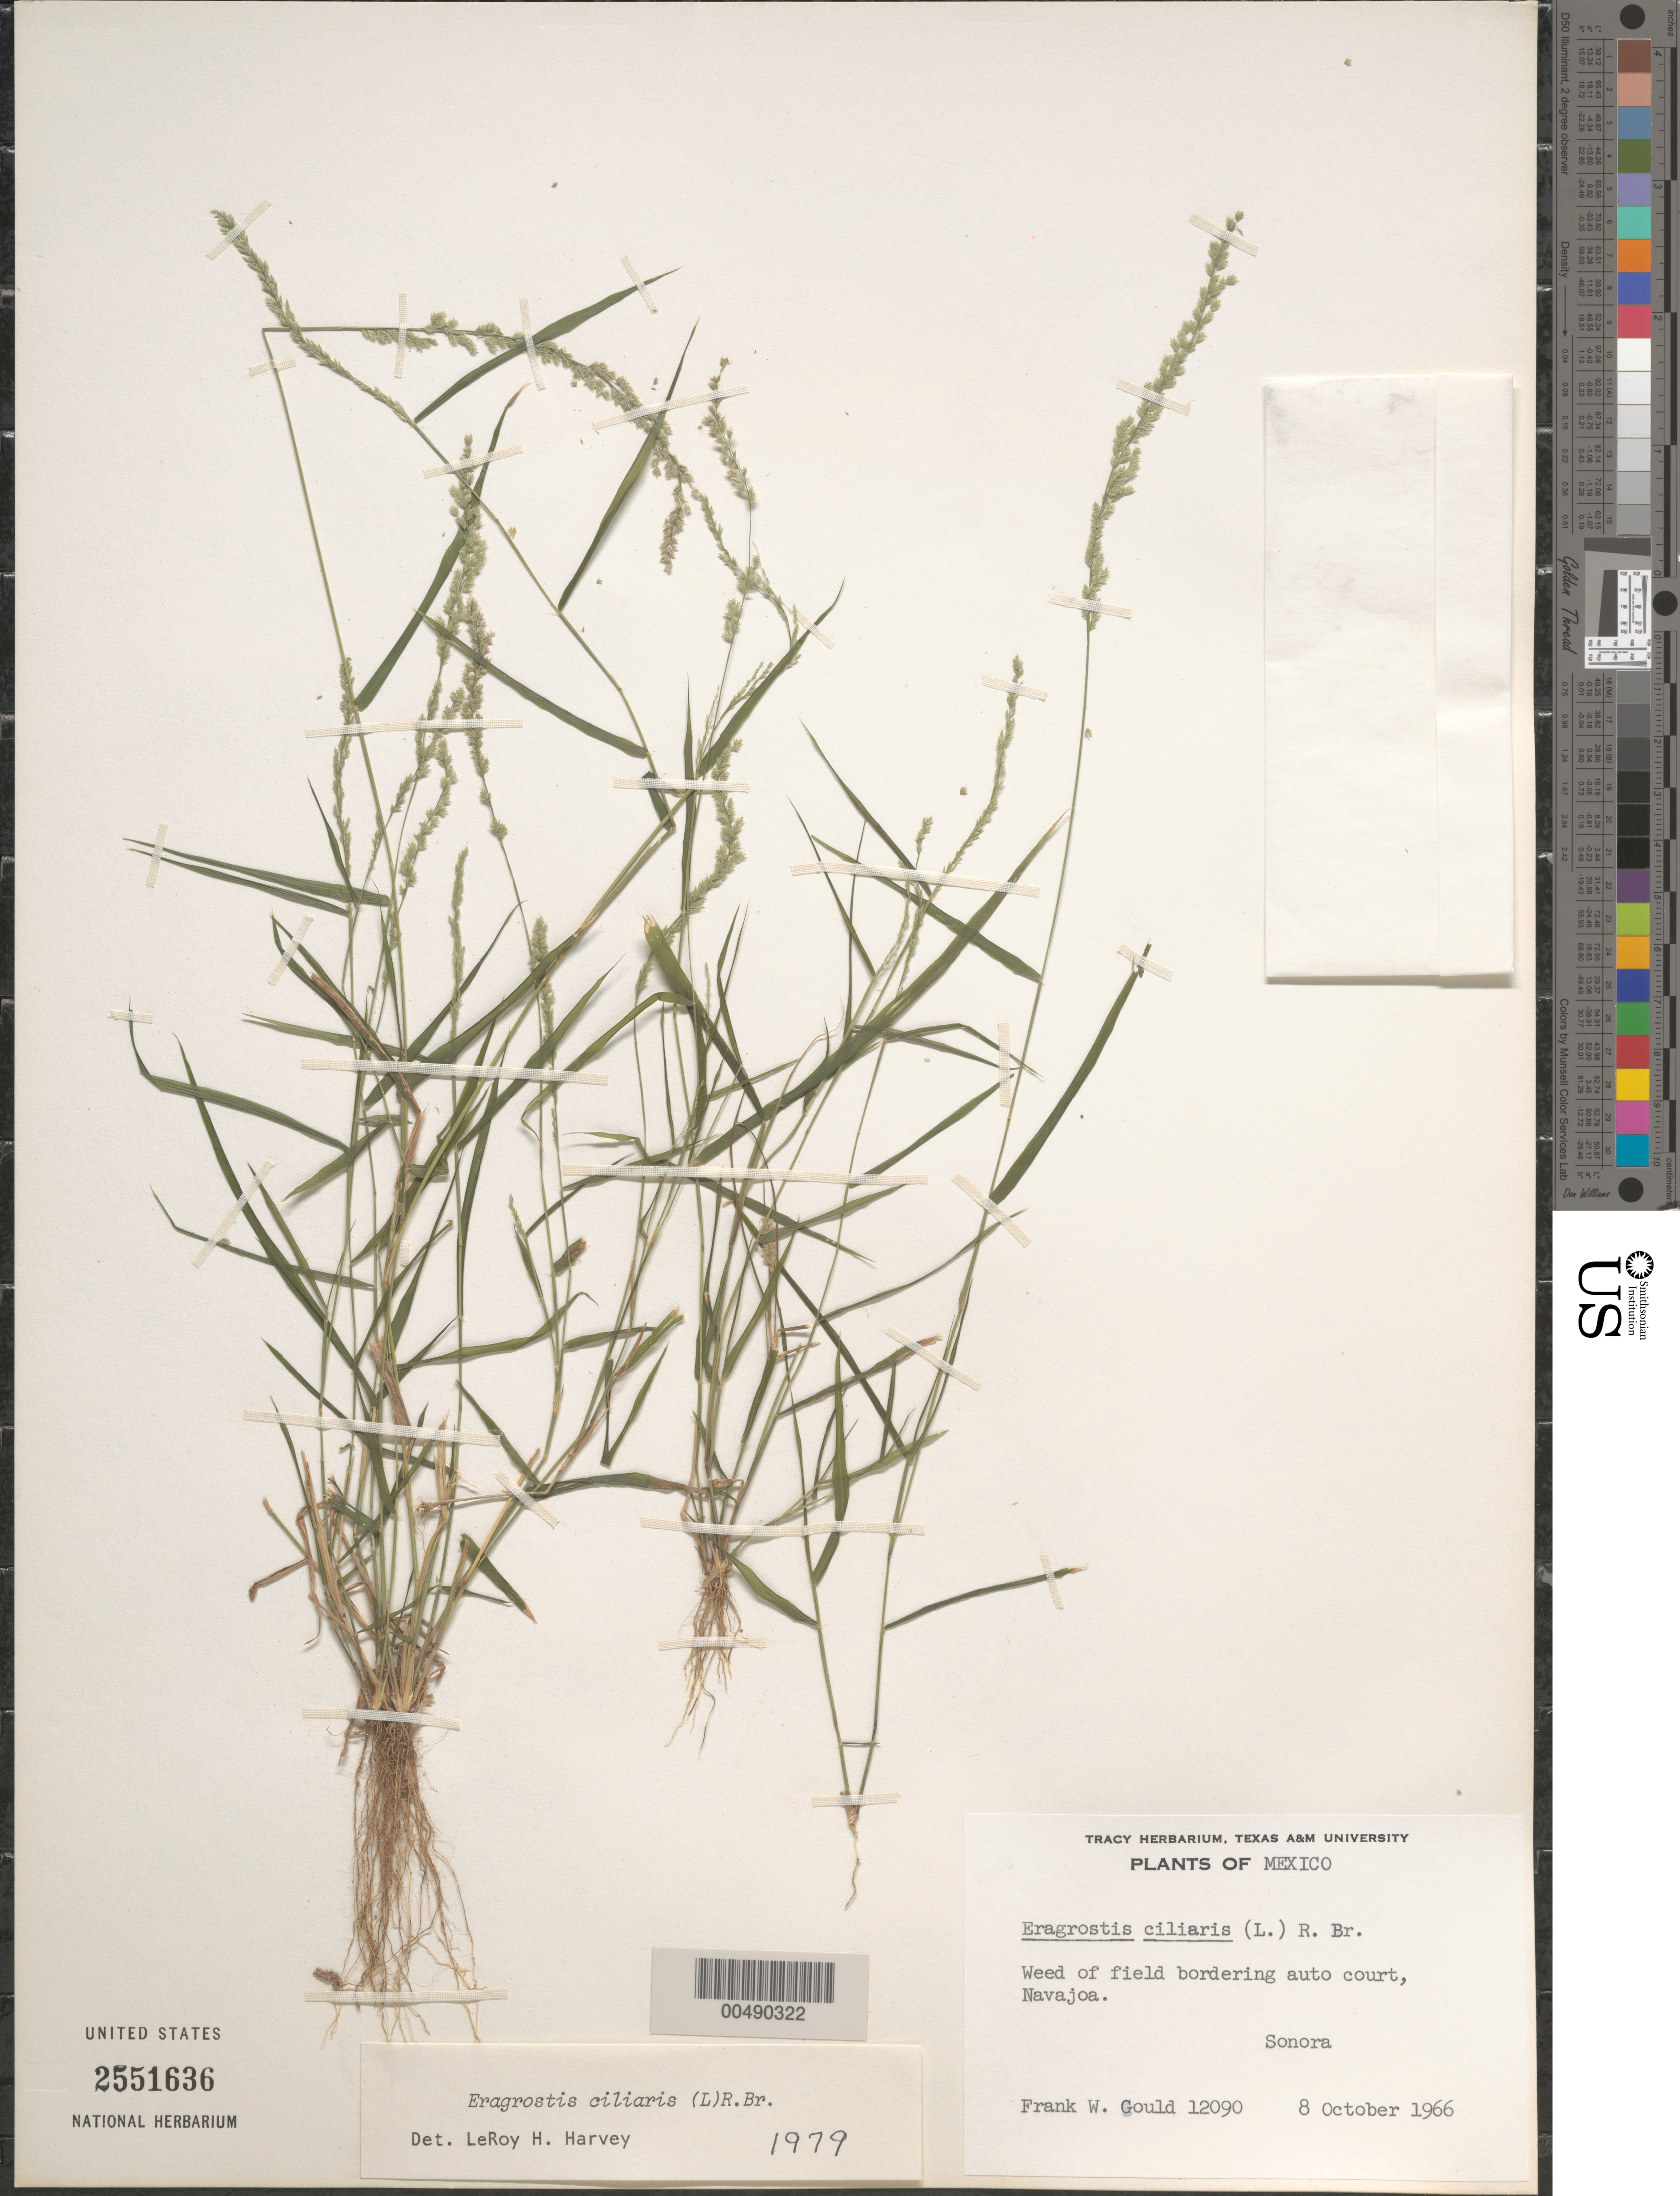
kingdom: Plantae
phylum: Tracheophyta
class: Liliopsida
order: Poales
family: Poaceae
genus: Eragrostis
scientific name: Eragrostis ciliaris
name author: (L.) R. Br.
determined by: Harvey, L. H.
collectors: F. W. Gould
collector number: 12090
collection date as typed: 8 Oct 1966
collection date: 1966-10-08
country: Mexico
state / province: Sonora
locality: Navajoa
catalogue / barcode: US 2551636